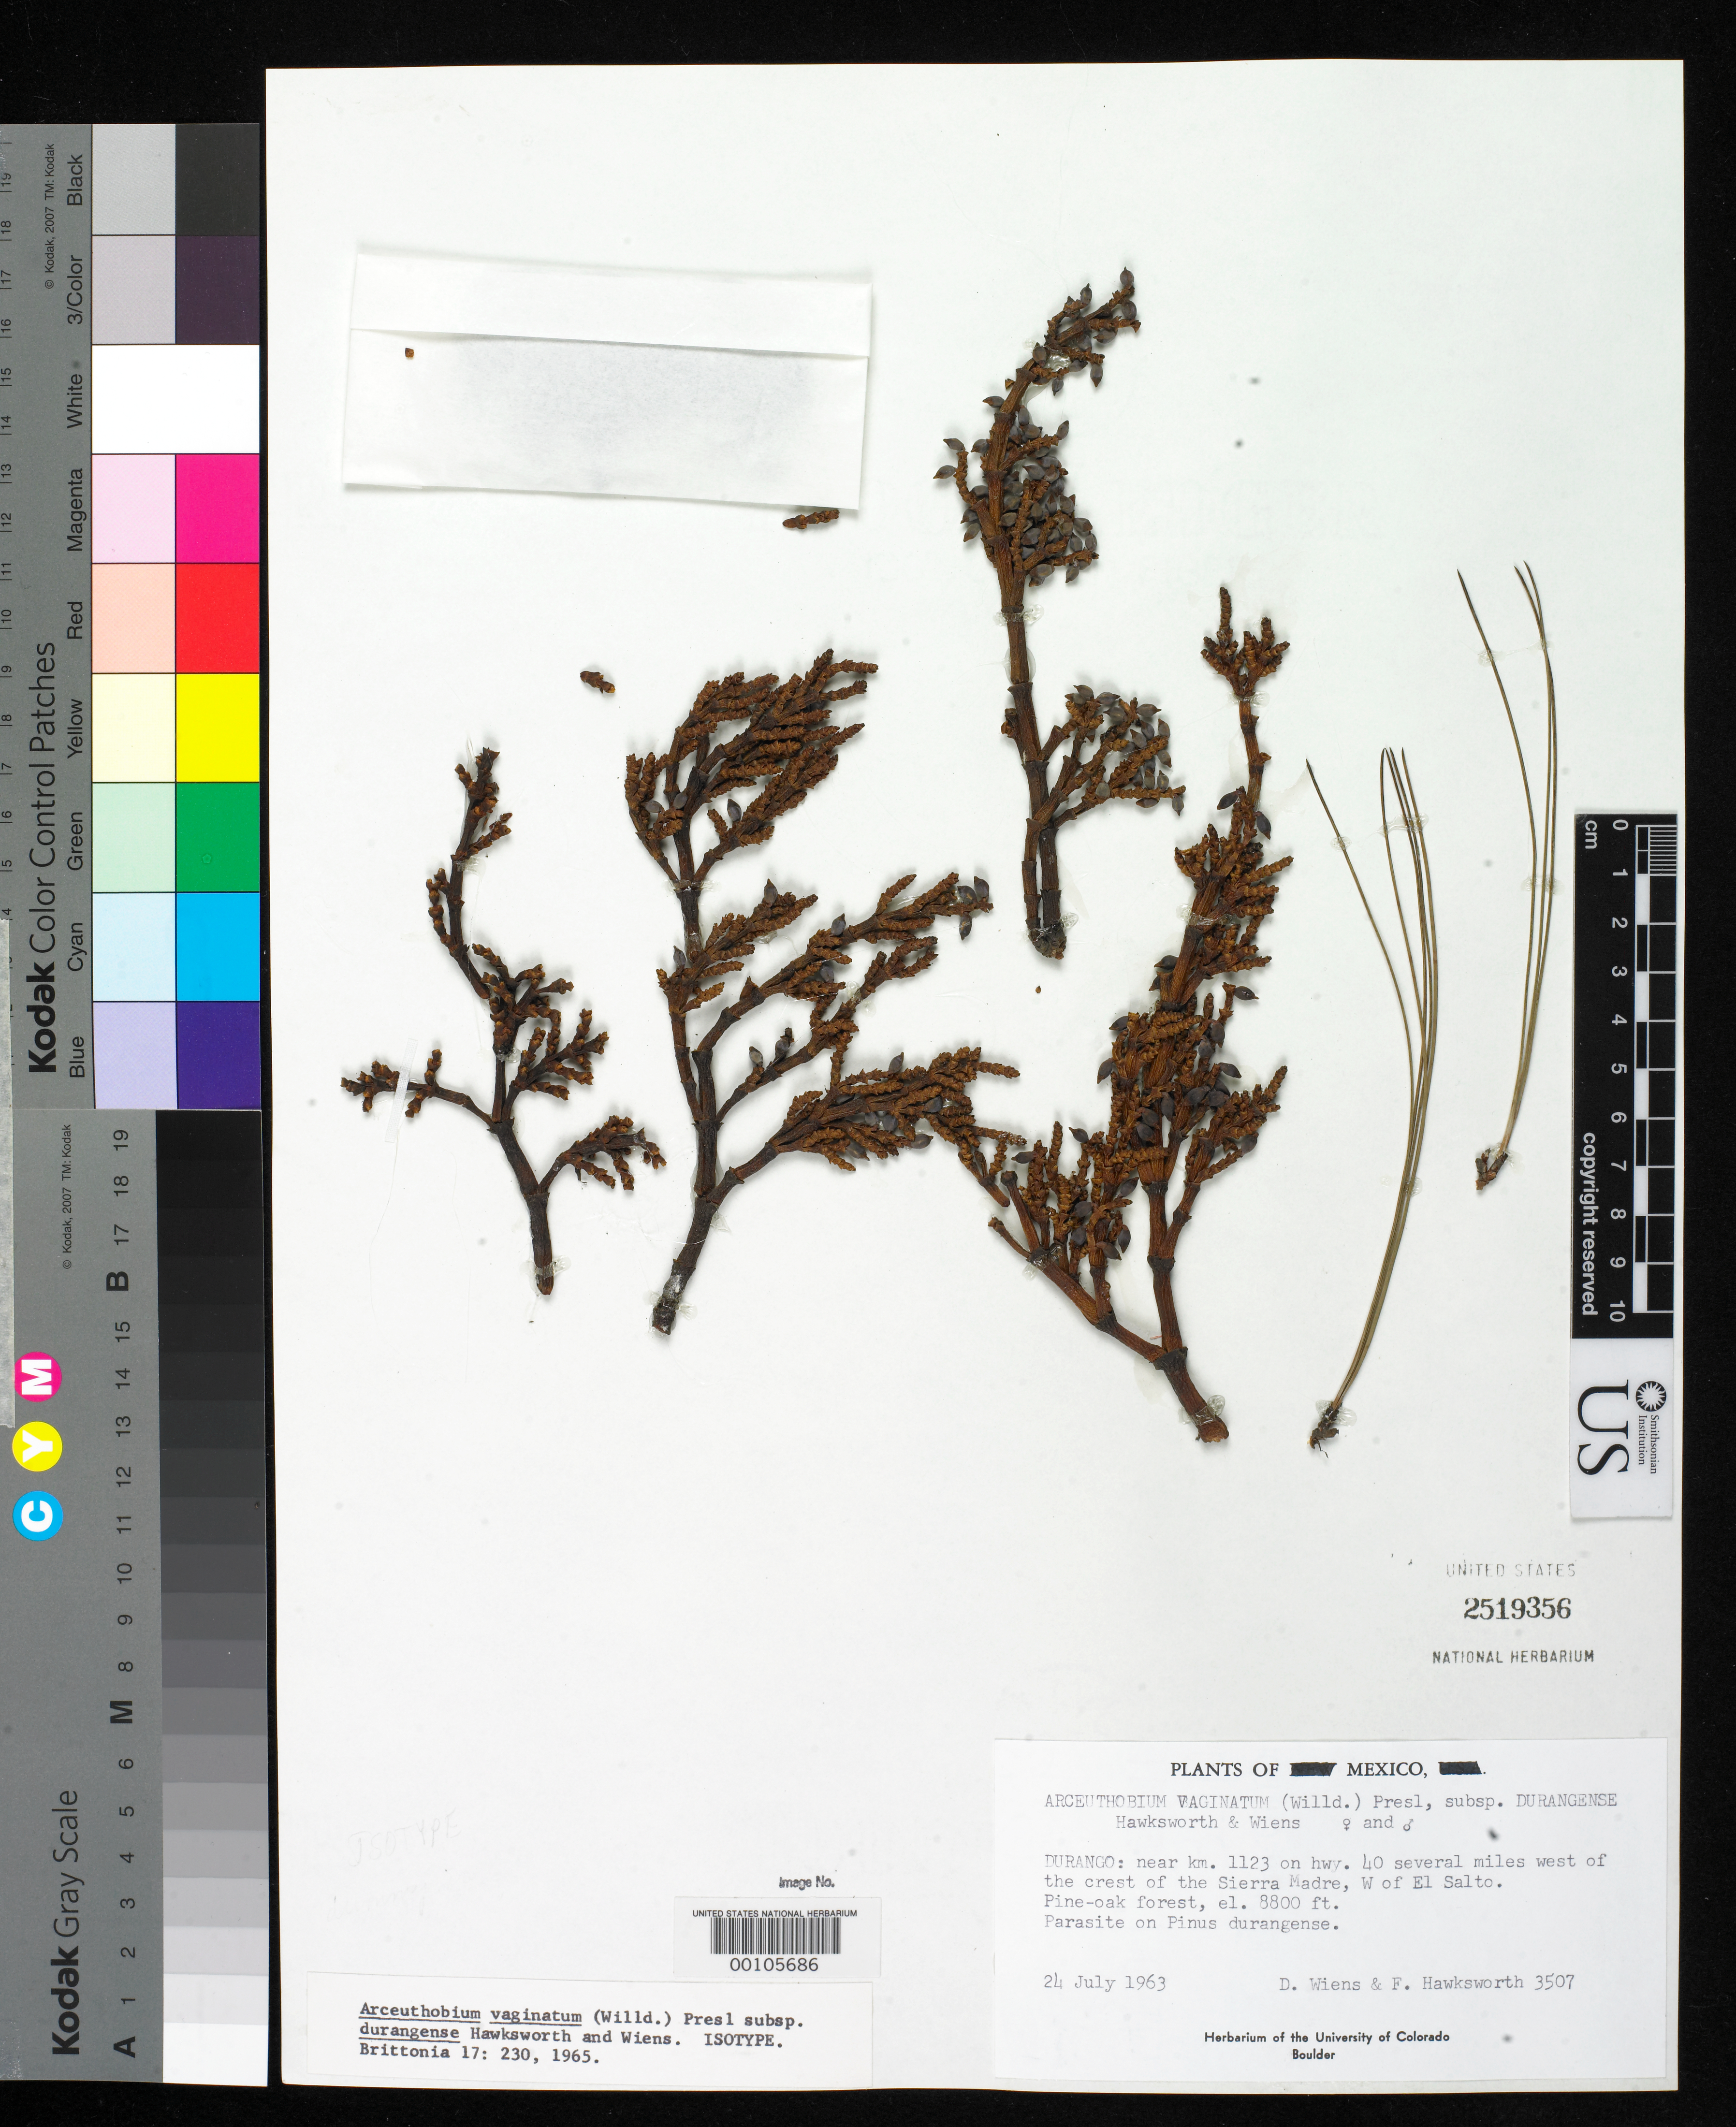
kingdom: Plantae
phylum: Tracheophyta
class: Magnoliopsida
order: Santalales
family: Viscaceae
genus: Arceuthobium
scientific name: Arceuthobium vaginatum subsp. durangense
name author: Hawksw. & Wiens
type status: Isotype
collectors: D. Wiens & F. G. Hawksworth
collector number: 3507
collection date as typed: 24 Jul 1963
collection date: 1963-07-24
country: Mexico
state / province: Durango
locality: W of El Salto; alt. 8800 Ft.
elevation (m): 2682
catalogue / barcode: US 2519356